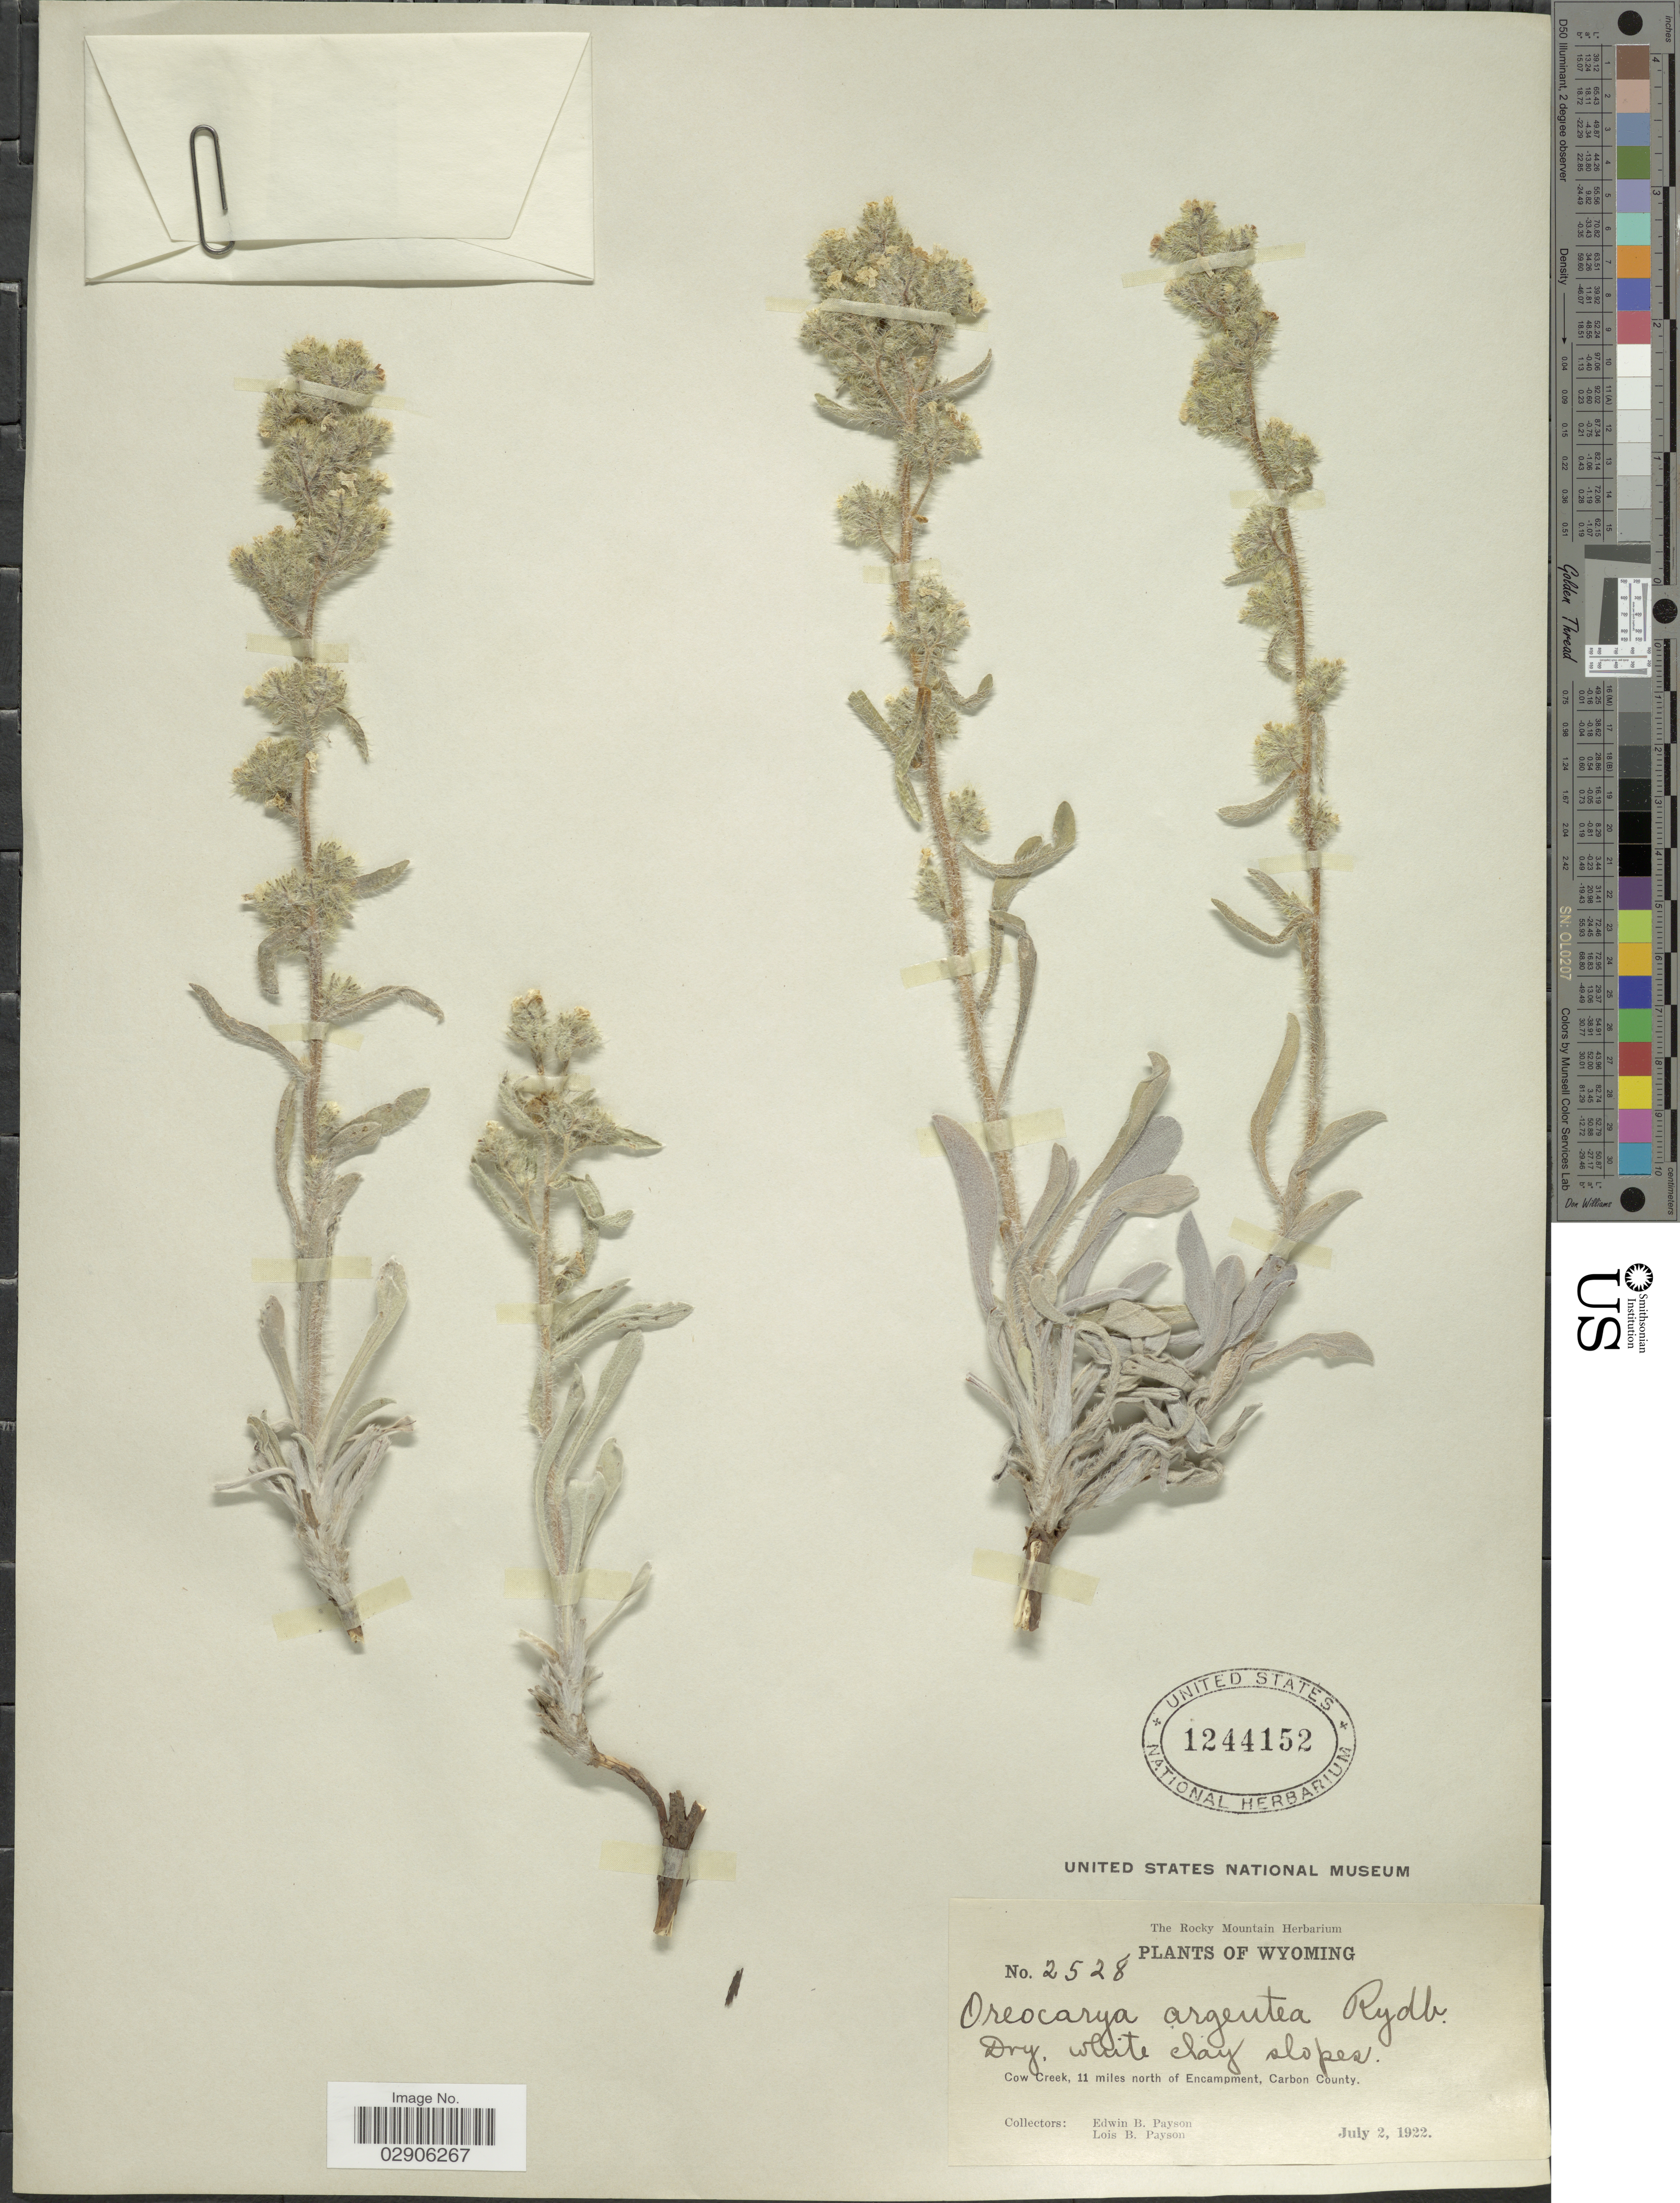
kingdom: Plantae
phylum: Tracheophyta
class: Magnoliopsida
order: Boraginales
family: Boraginaceae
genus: Cryptantha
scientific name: Cryptantha argentea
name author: I.M. Johnst.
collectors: E. B. Payson & L. Payson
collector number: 2528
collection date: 1922-07-02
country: United States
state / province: Wyoming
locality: Cow Creek, 11 miles north of Encampment, Carbon County.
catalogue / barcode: US 1244152